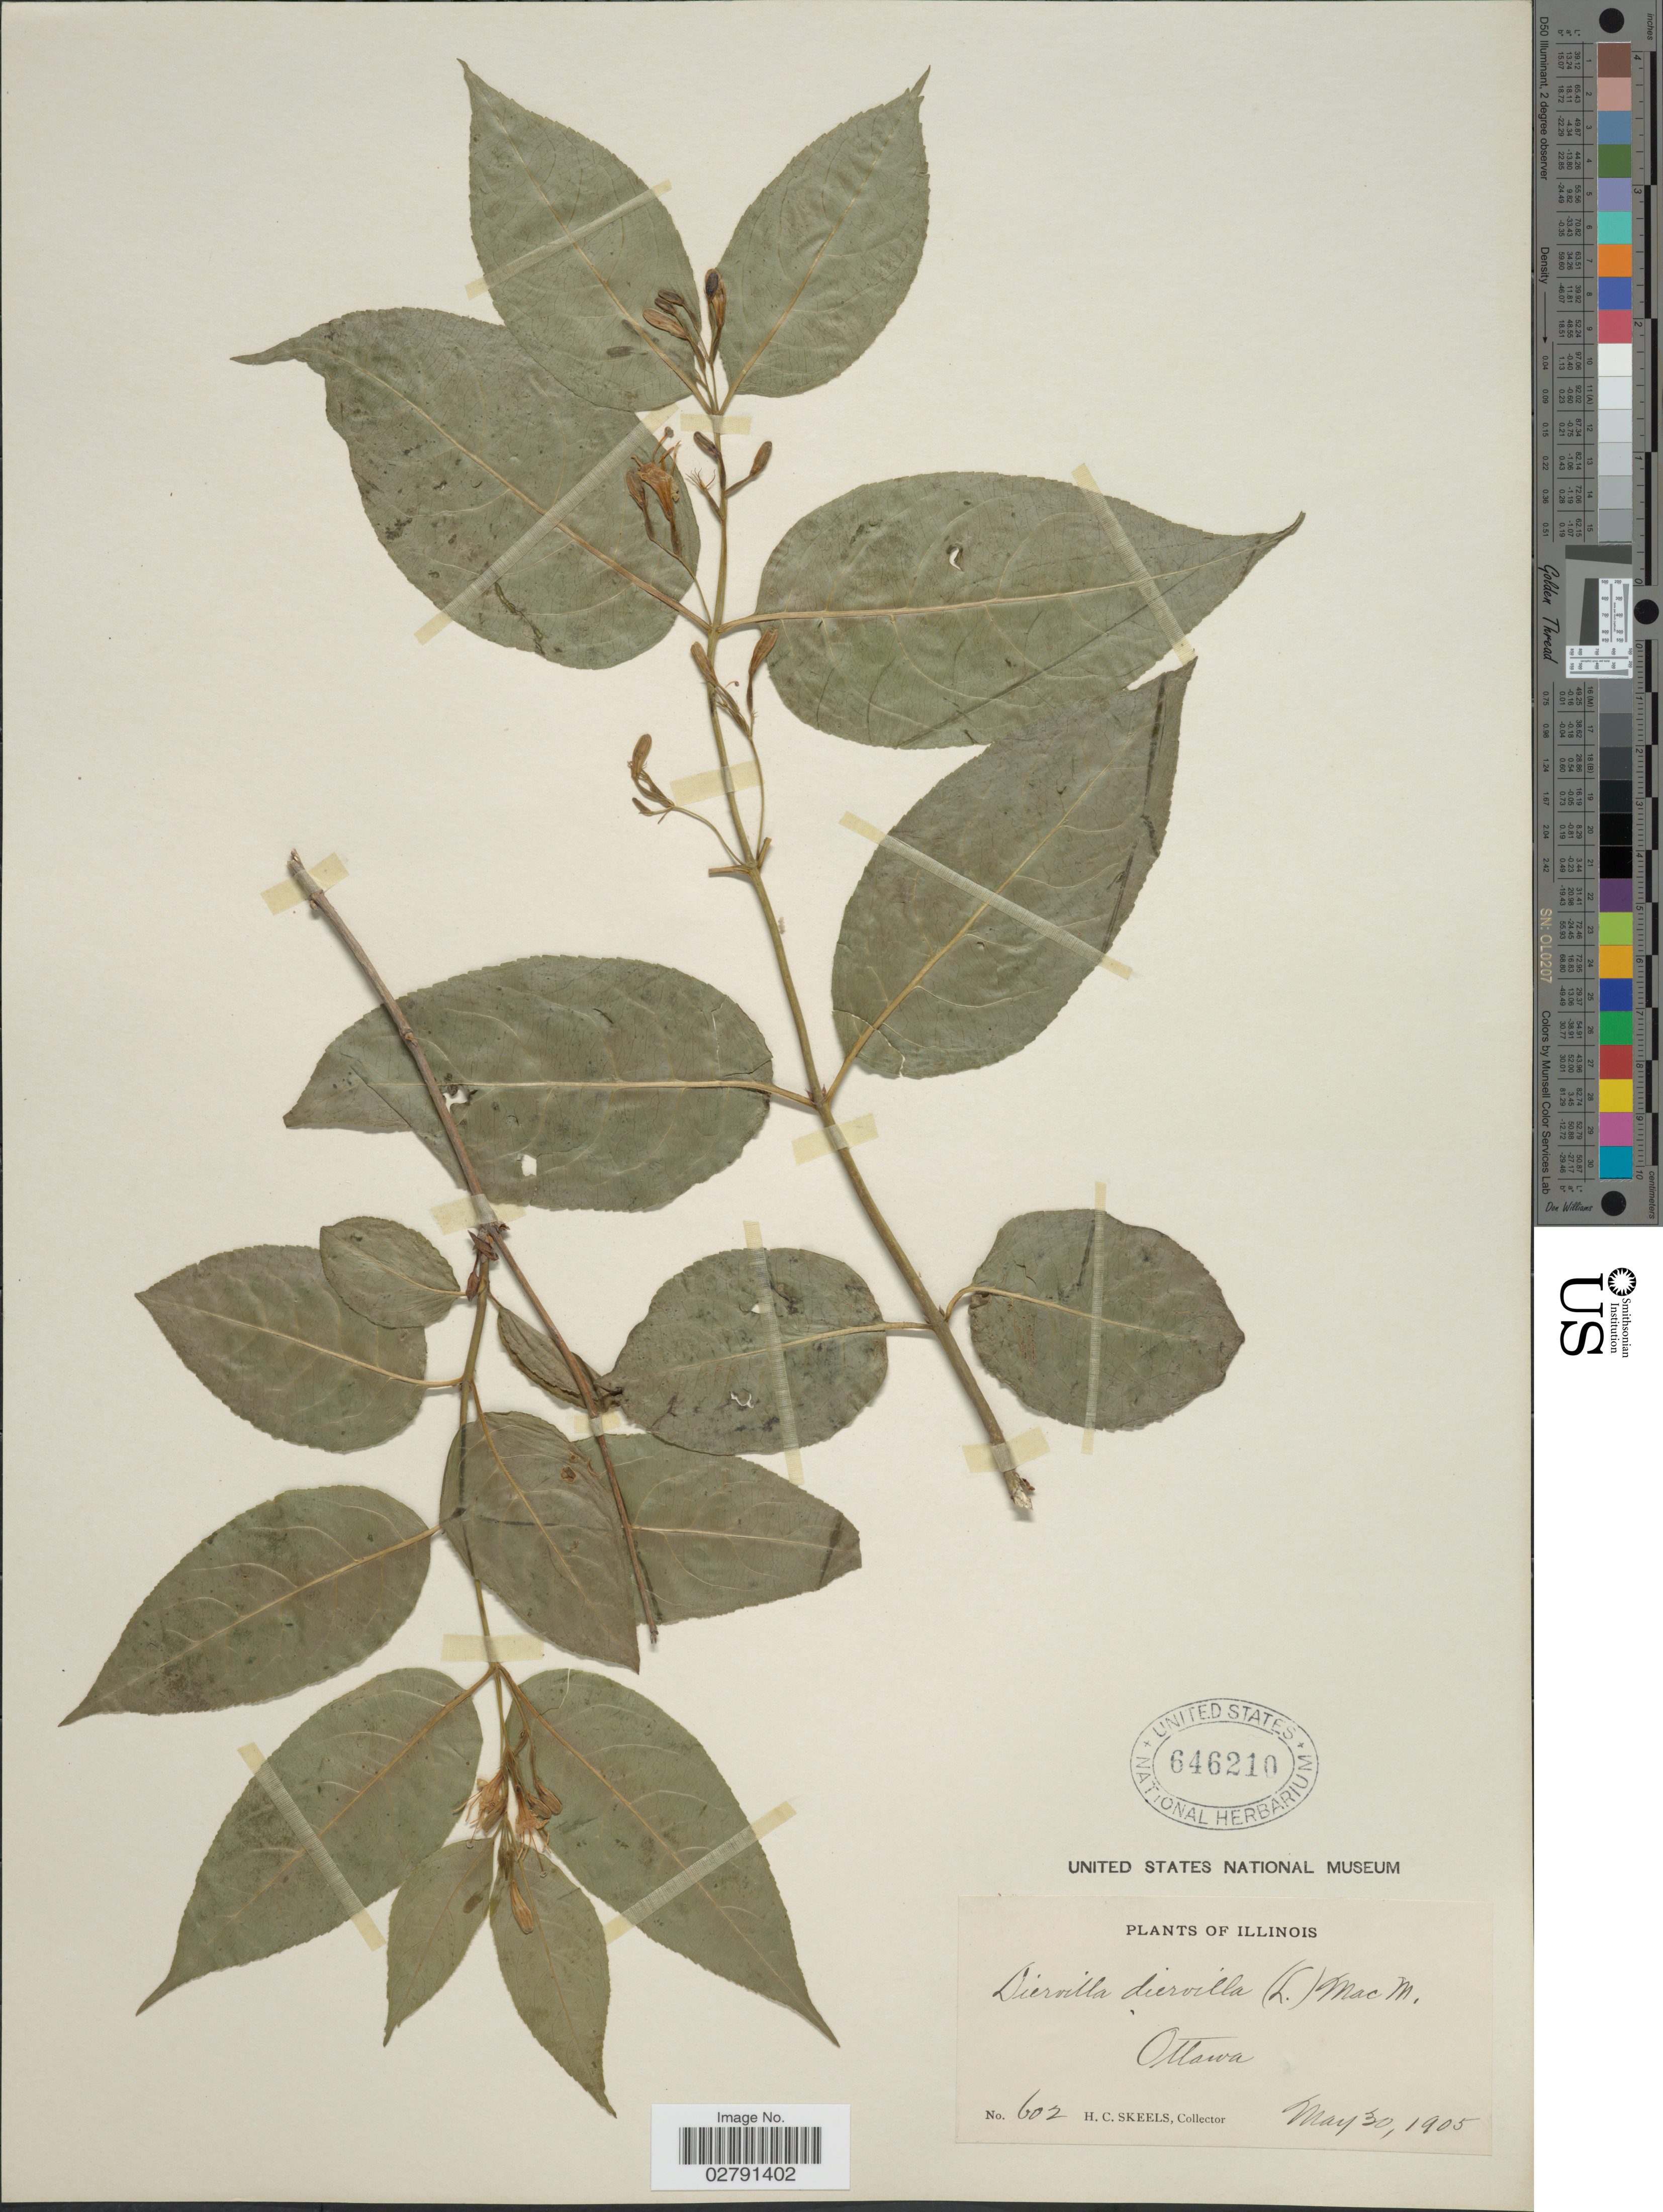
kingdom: Plantae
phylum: Tracheophyta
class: Magnoliopsida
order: Dipsacales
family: Caprifoliaceae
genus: Diervilla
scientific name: Diervilla lonicera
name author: Mill.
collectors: H. Skeels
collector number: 602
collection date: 1905-05-30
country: Canada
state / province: Ontario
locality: Ottawa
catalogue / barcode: US 646210